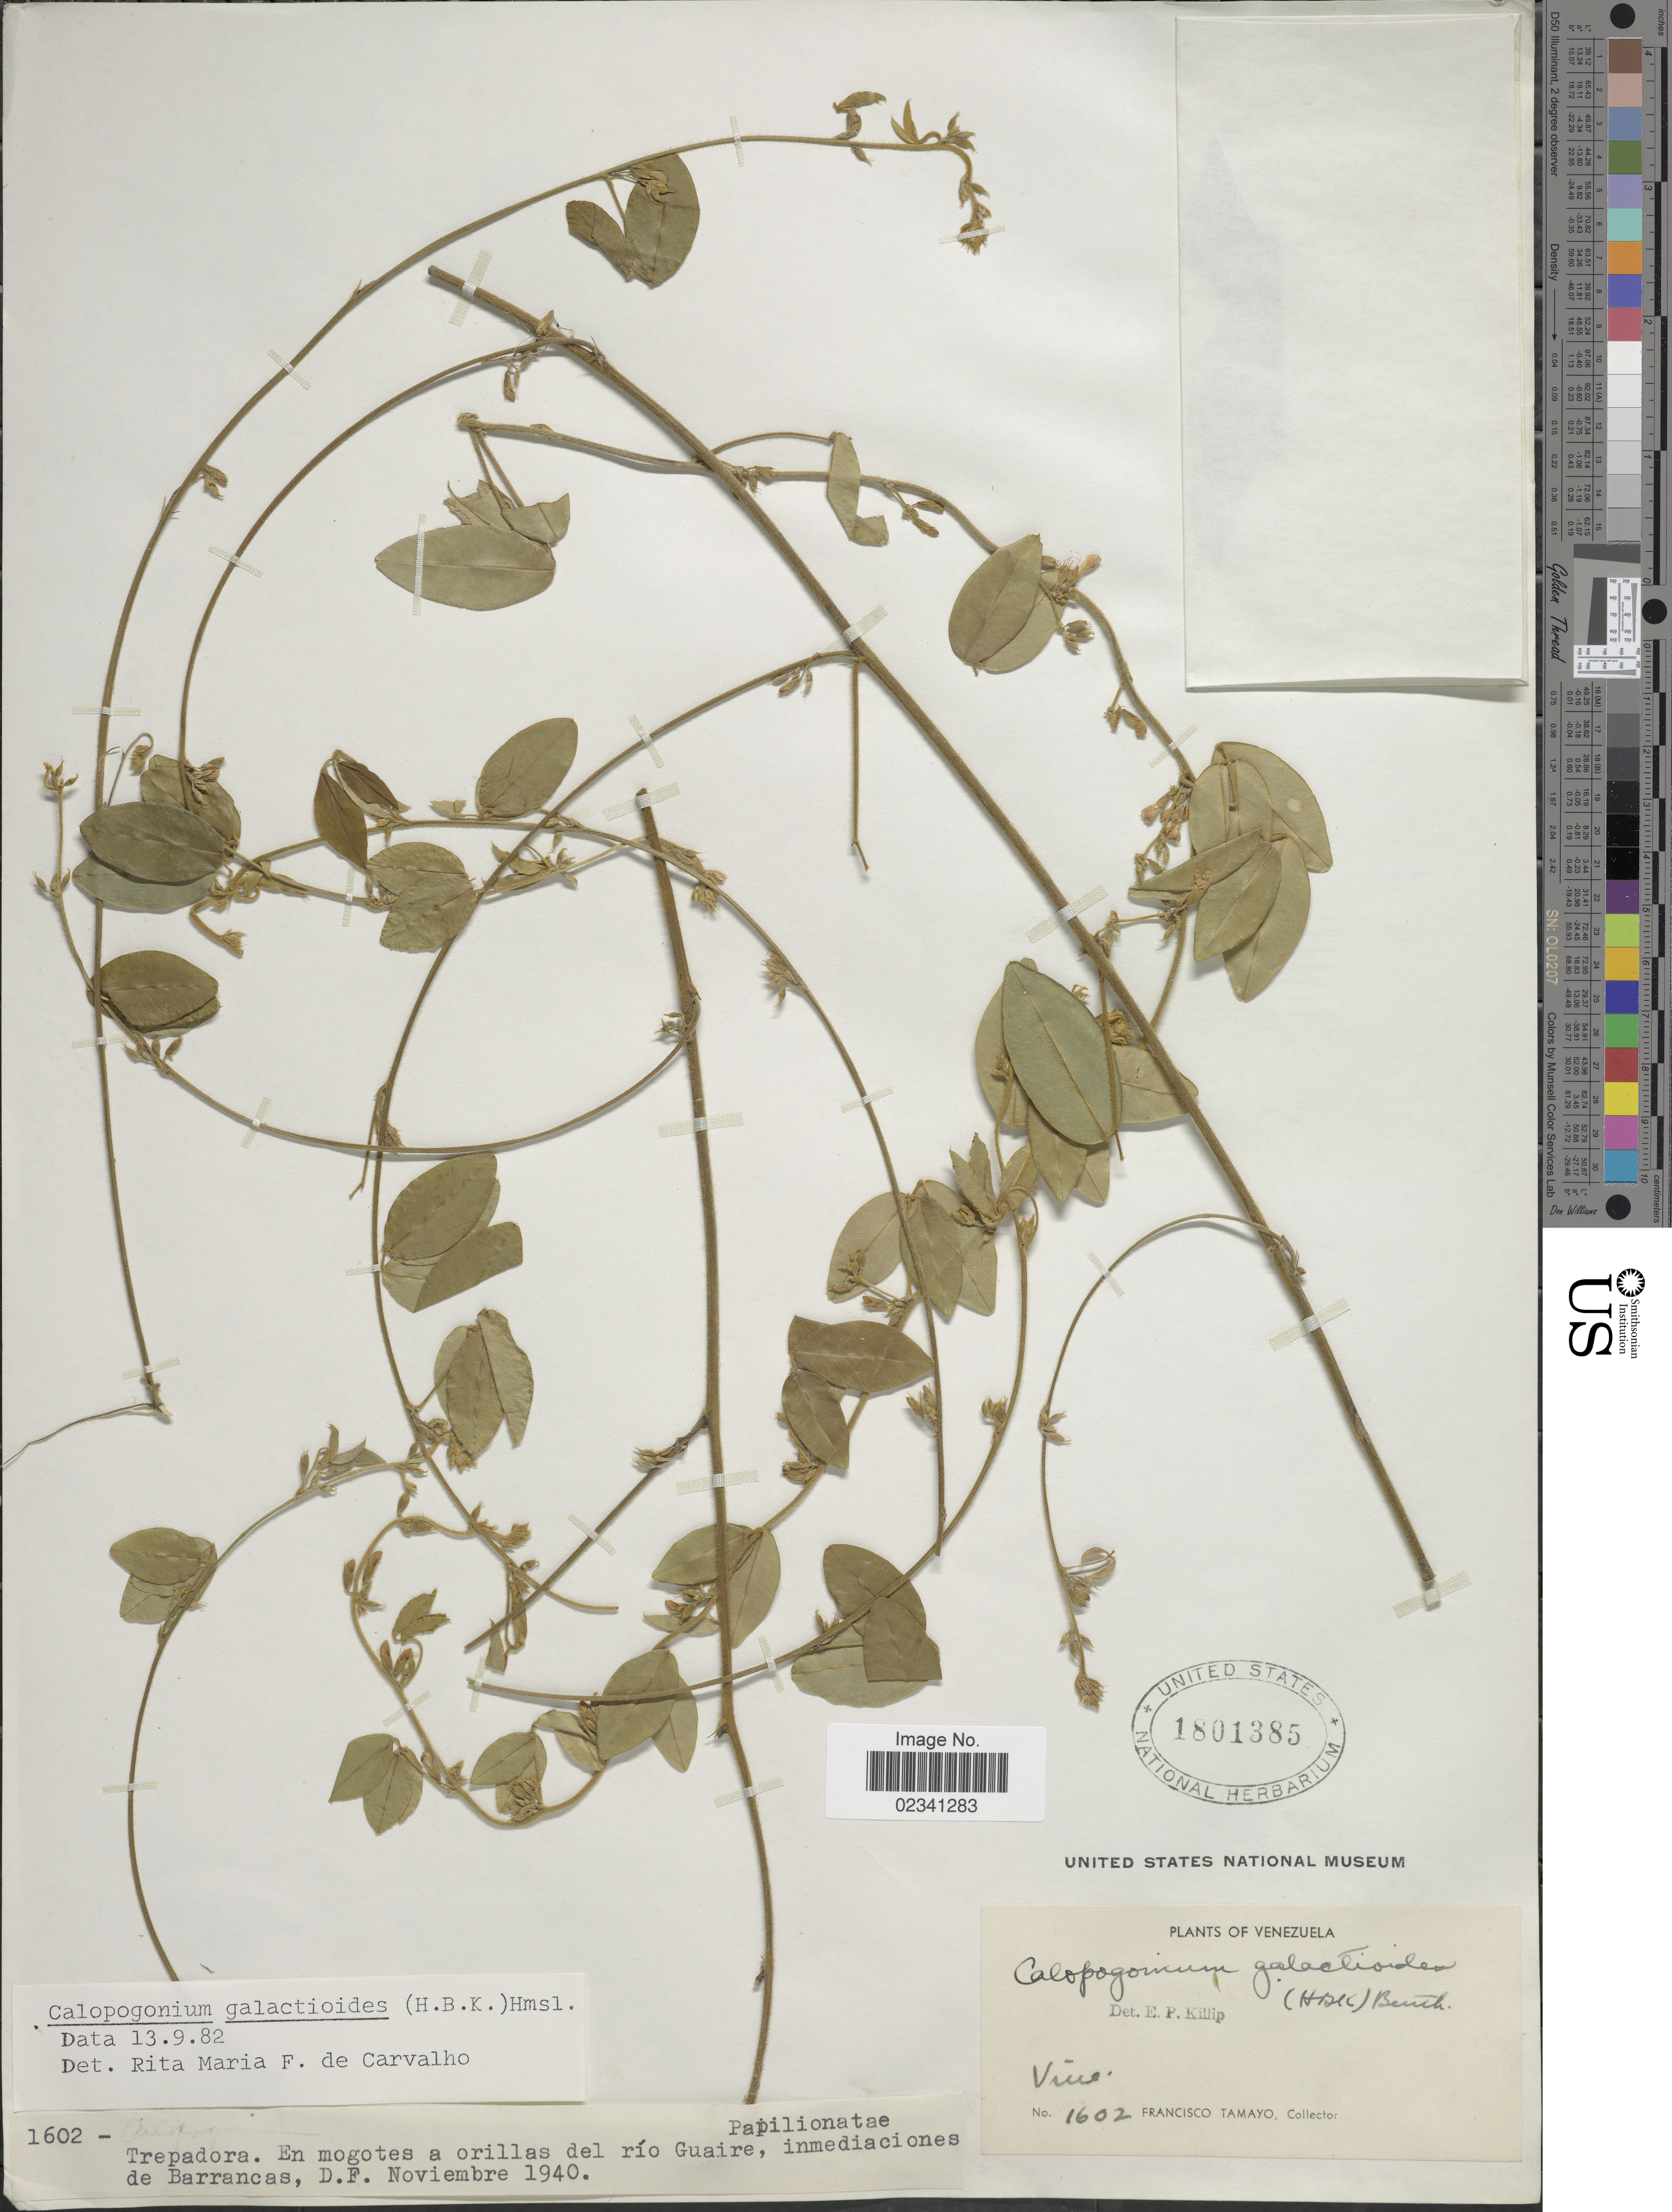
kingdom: Plantae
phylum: Tracheophyta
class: Magnoliopsida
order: Fabales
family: Fabaceae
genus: Calopogonium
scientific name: Calopogonium galactioides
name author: (Kunth) Hemsl.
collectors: F. Tamayo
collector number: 1602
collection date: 1940-11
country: Venezuela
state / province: Distrito Federal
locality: Trepadora. En mogotes a orillas del rio Guaire, inmediaciones de Barrancas, D.F.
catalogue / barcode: US 1801385